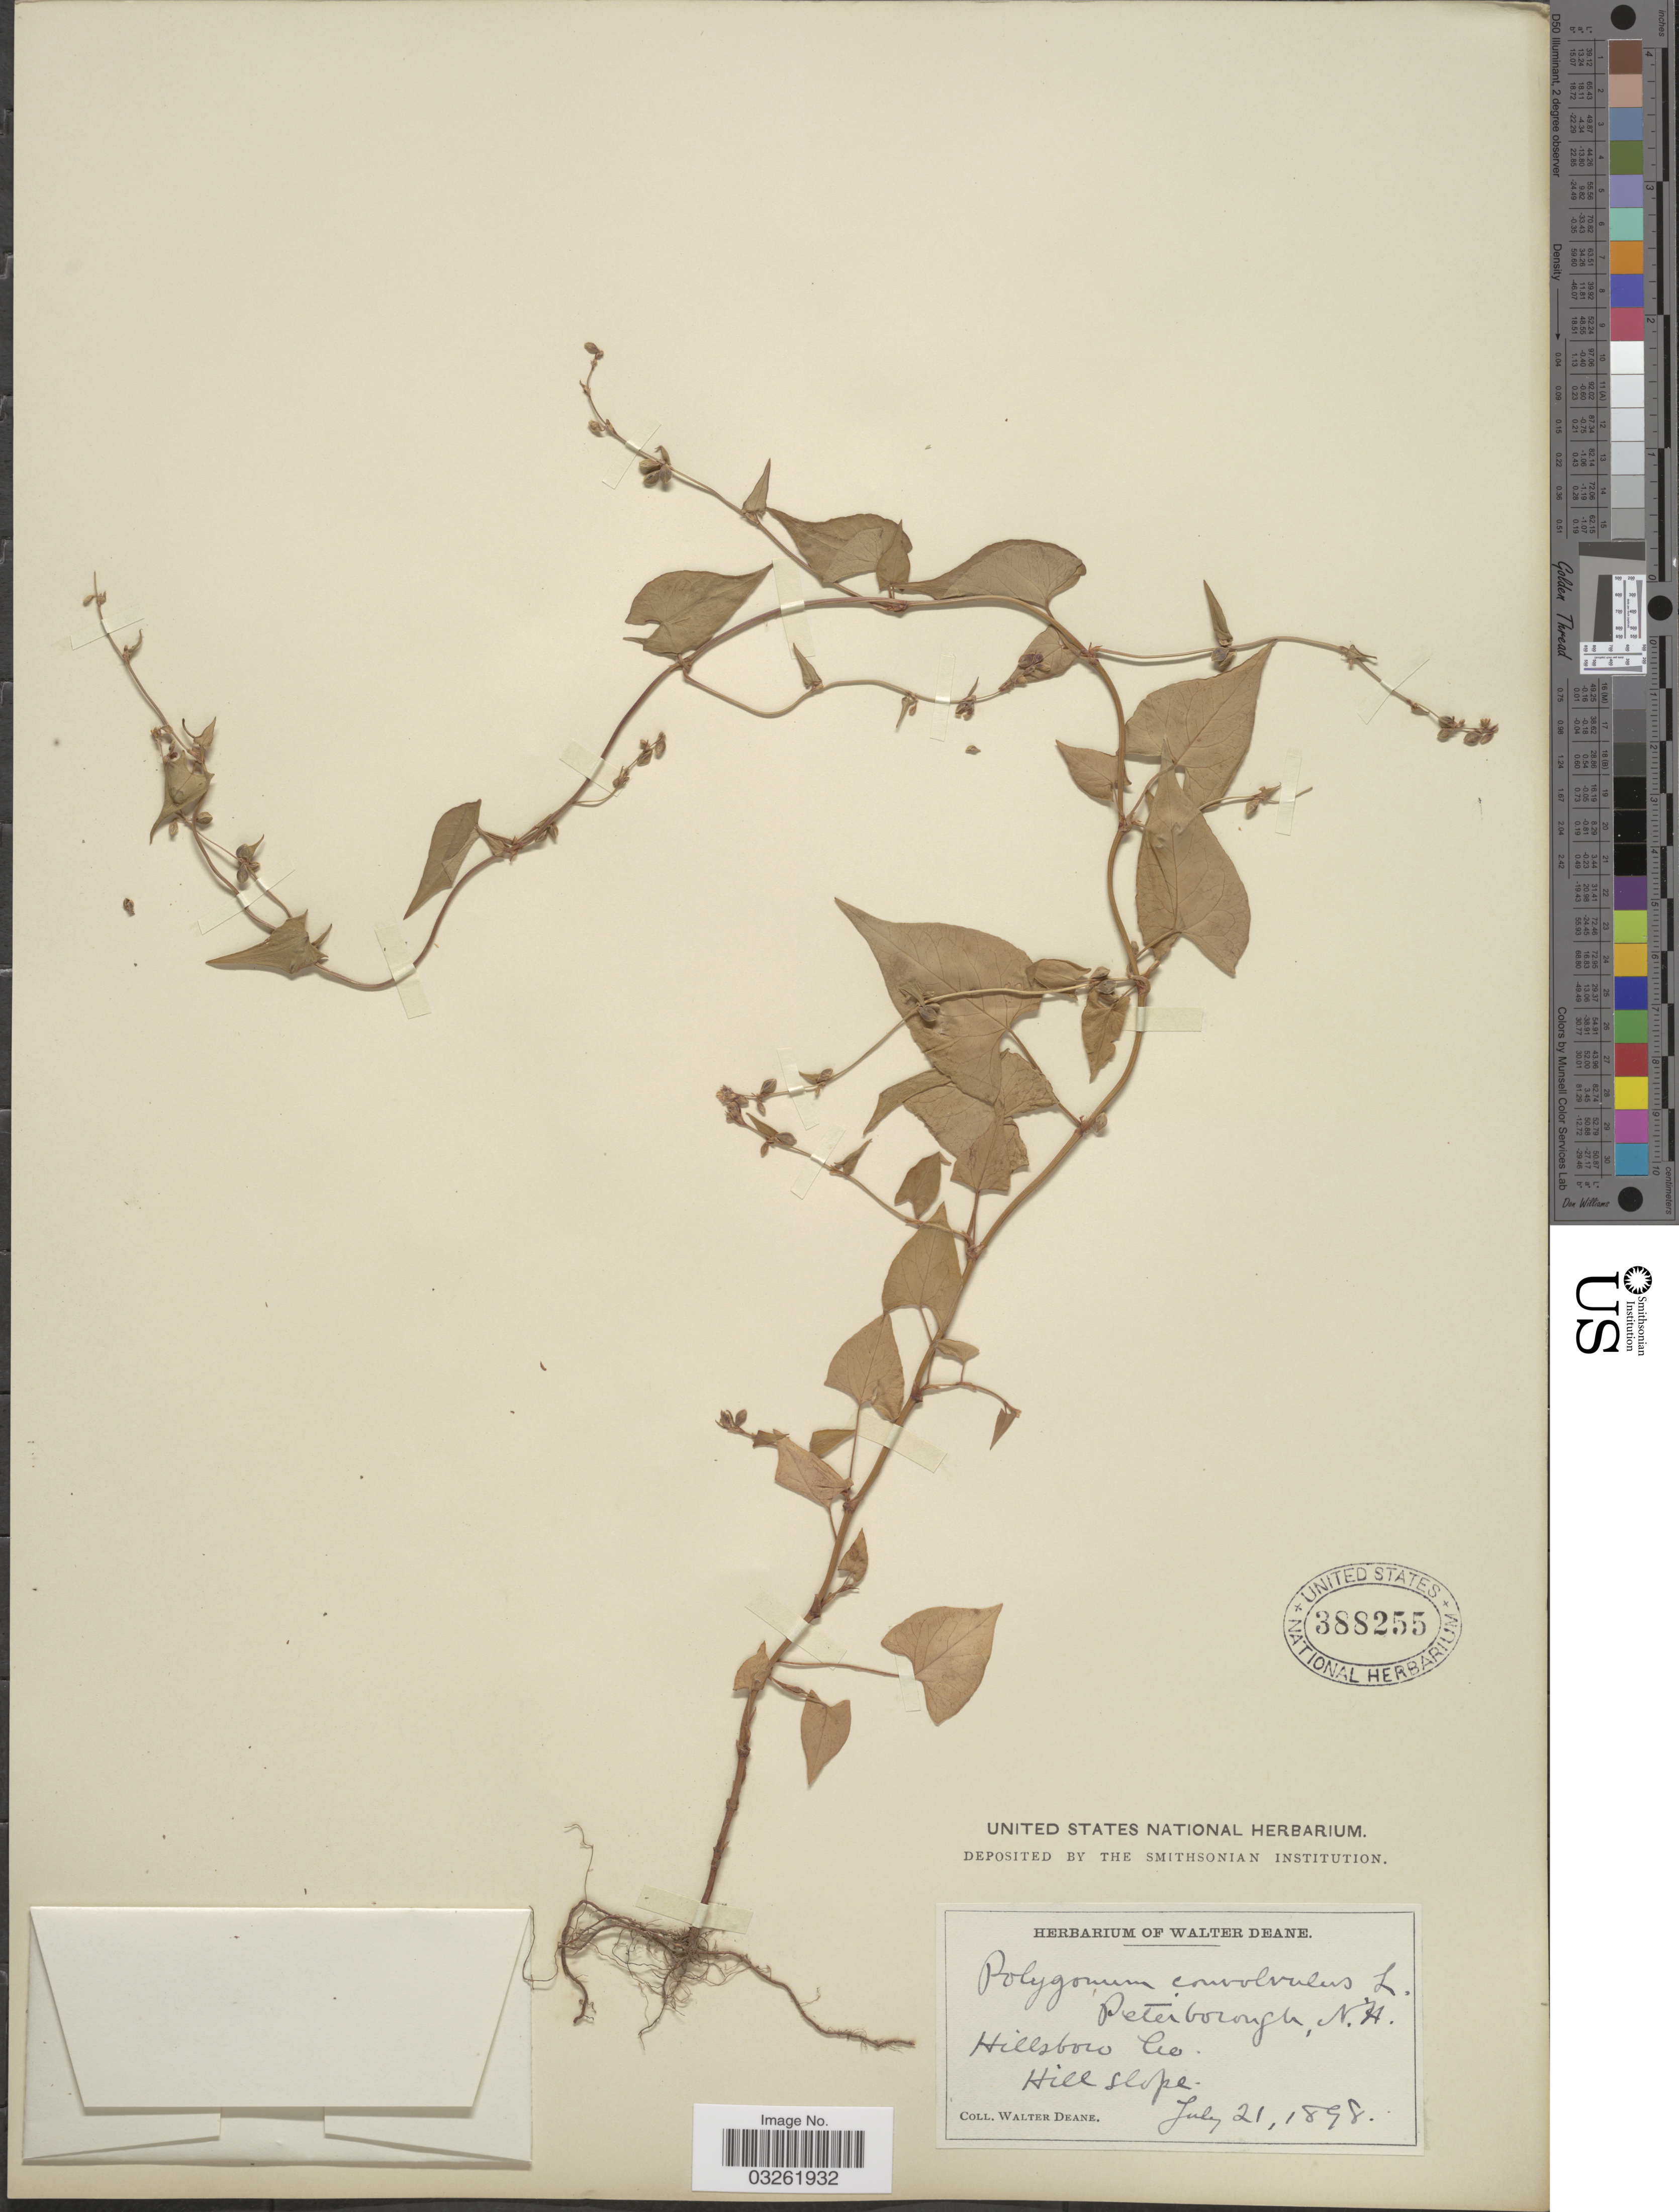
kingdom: Plantae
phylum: Tracheophyta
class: Magnoliopsida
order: Caryophyllales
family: Polygonaceae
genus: Fallopia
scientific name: Fallopia convolvulus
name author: (L.) Á. Löve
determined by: Strong, M. T., (US), Smithsonian Institution - National Museum of Natural History (UNITED STATES)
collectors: W. Deane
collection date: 1898-07-21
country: United States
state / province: New Hampshire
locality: Peterborough. Hillsboro Co. Hill slope.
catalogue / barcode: US 388255